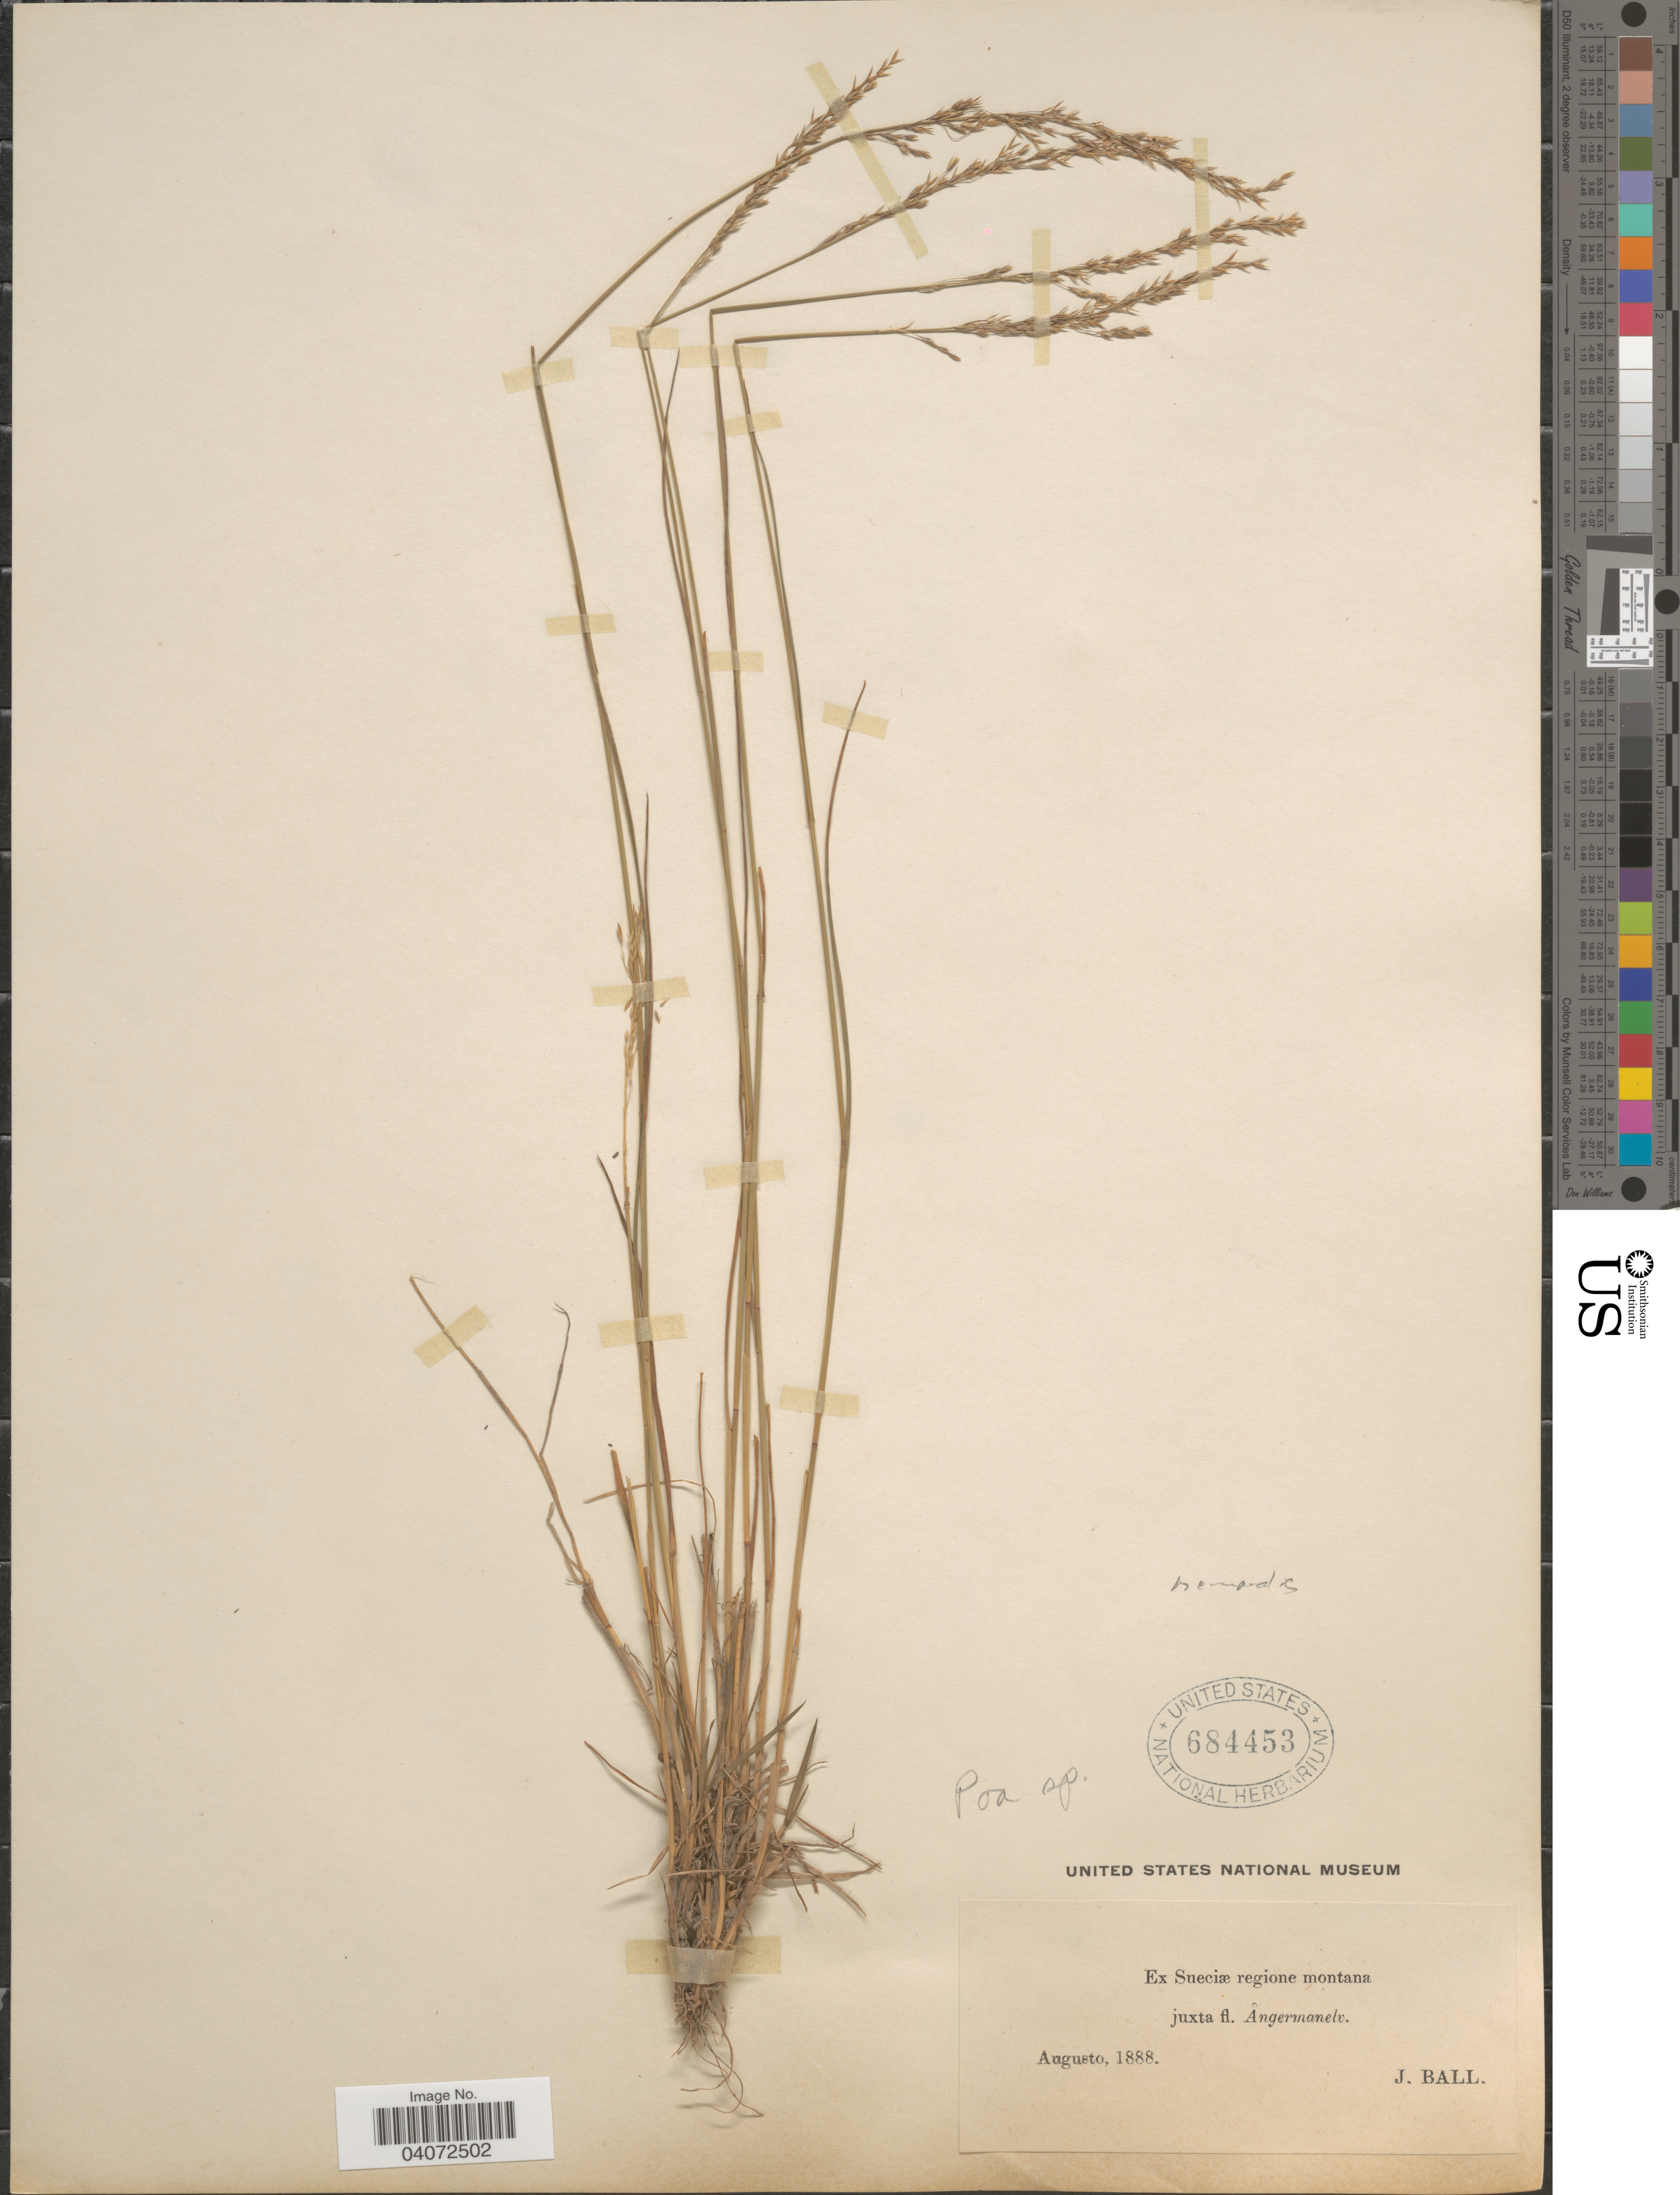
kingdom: Plantae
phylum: Tracheophyta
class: Liliopsida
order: Poales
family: Poaceae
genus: Poa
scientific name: Poa nemoralis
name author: L.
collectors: J. Ball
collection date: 1888-08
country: Sweden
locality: Ex Sueciæ regione montana juxta fl. Ångermanelv.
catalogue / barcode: US 684453